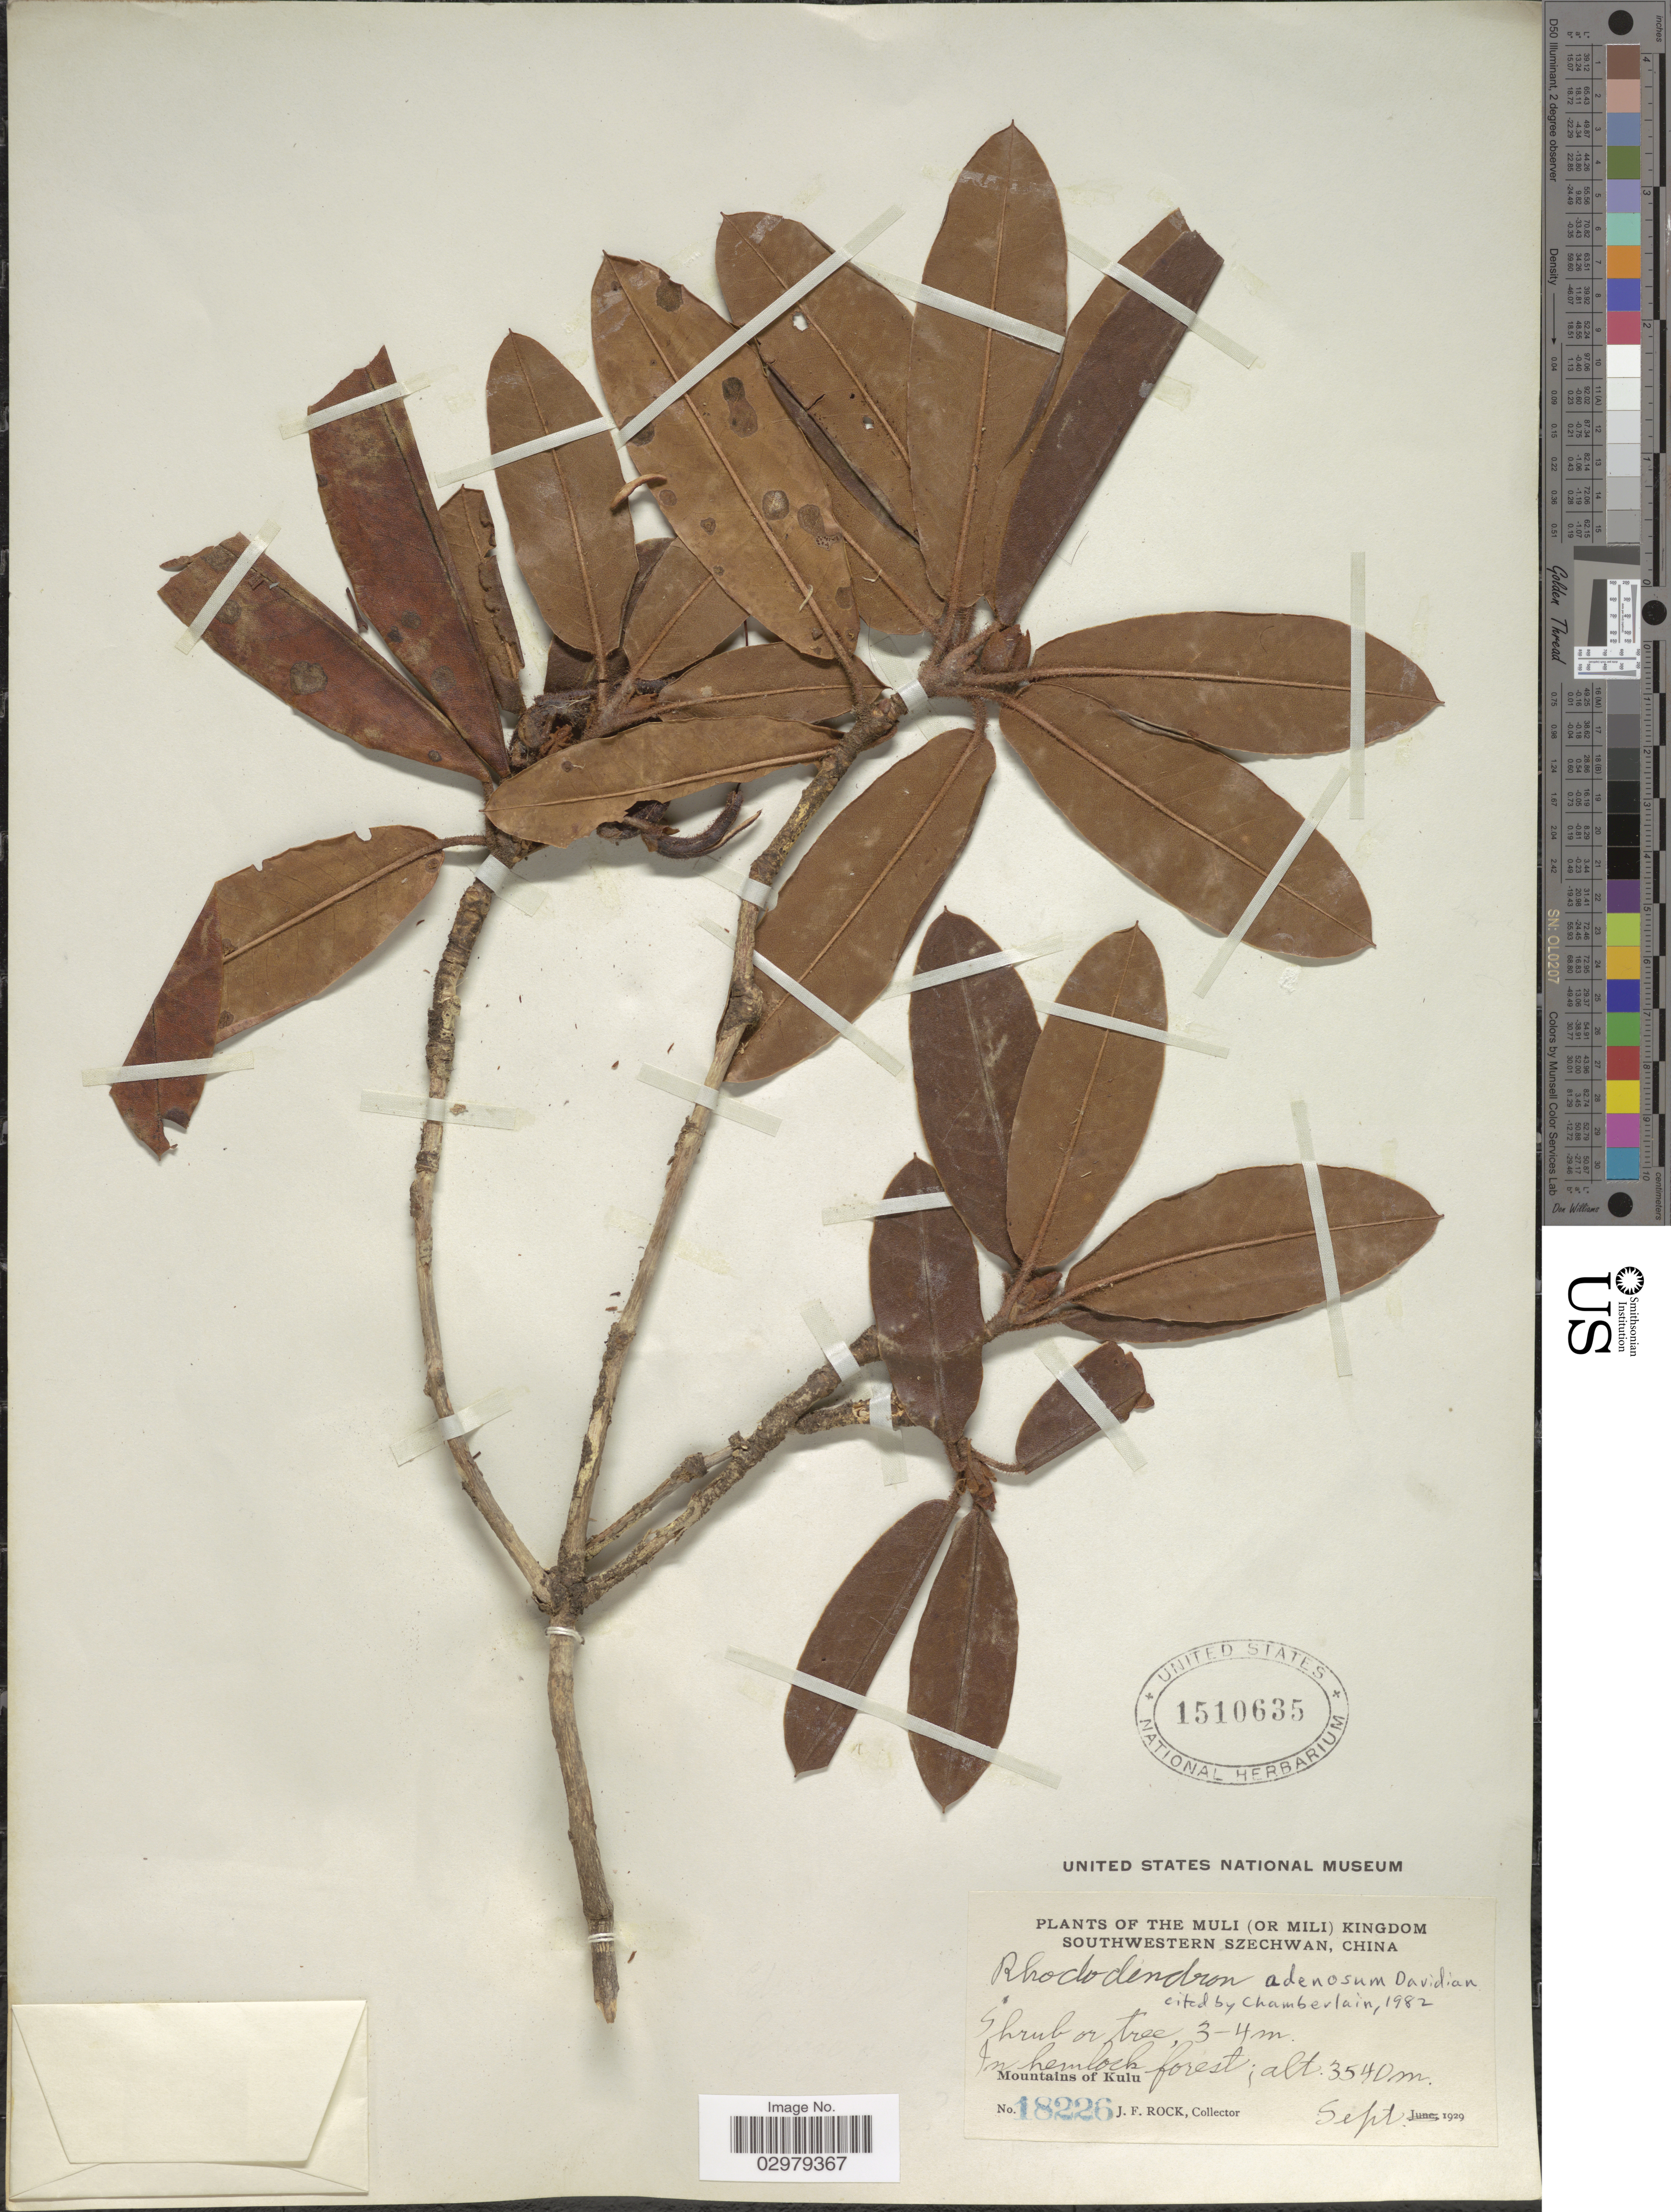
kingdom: Plantae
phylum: Tracheophyta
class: Magnoliopsida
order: Ericales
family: Ericaceae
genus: Rhododendron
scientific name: Rhododendron sp.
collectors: J. Rock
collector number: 18226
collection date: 1929-09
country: China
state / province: Sichuan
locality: Muli (Or Mili) Kingdom Southwestern Szechwan. In hemlock forest. Mountains of Kulu.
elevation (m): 3540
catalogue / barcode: US 1510635